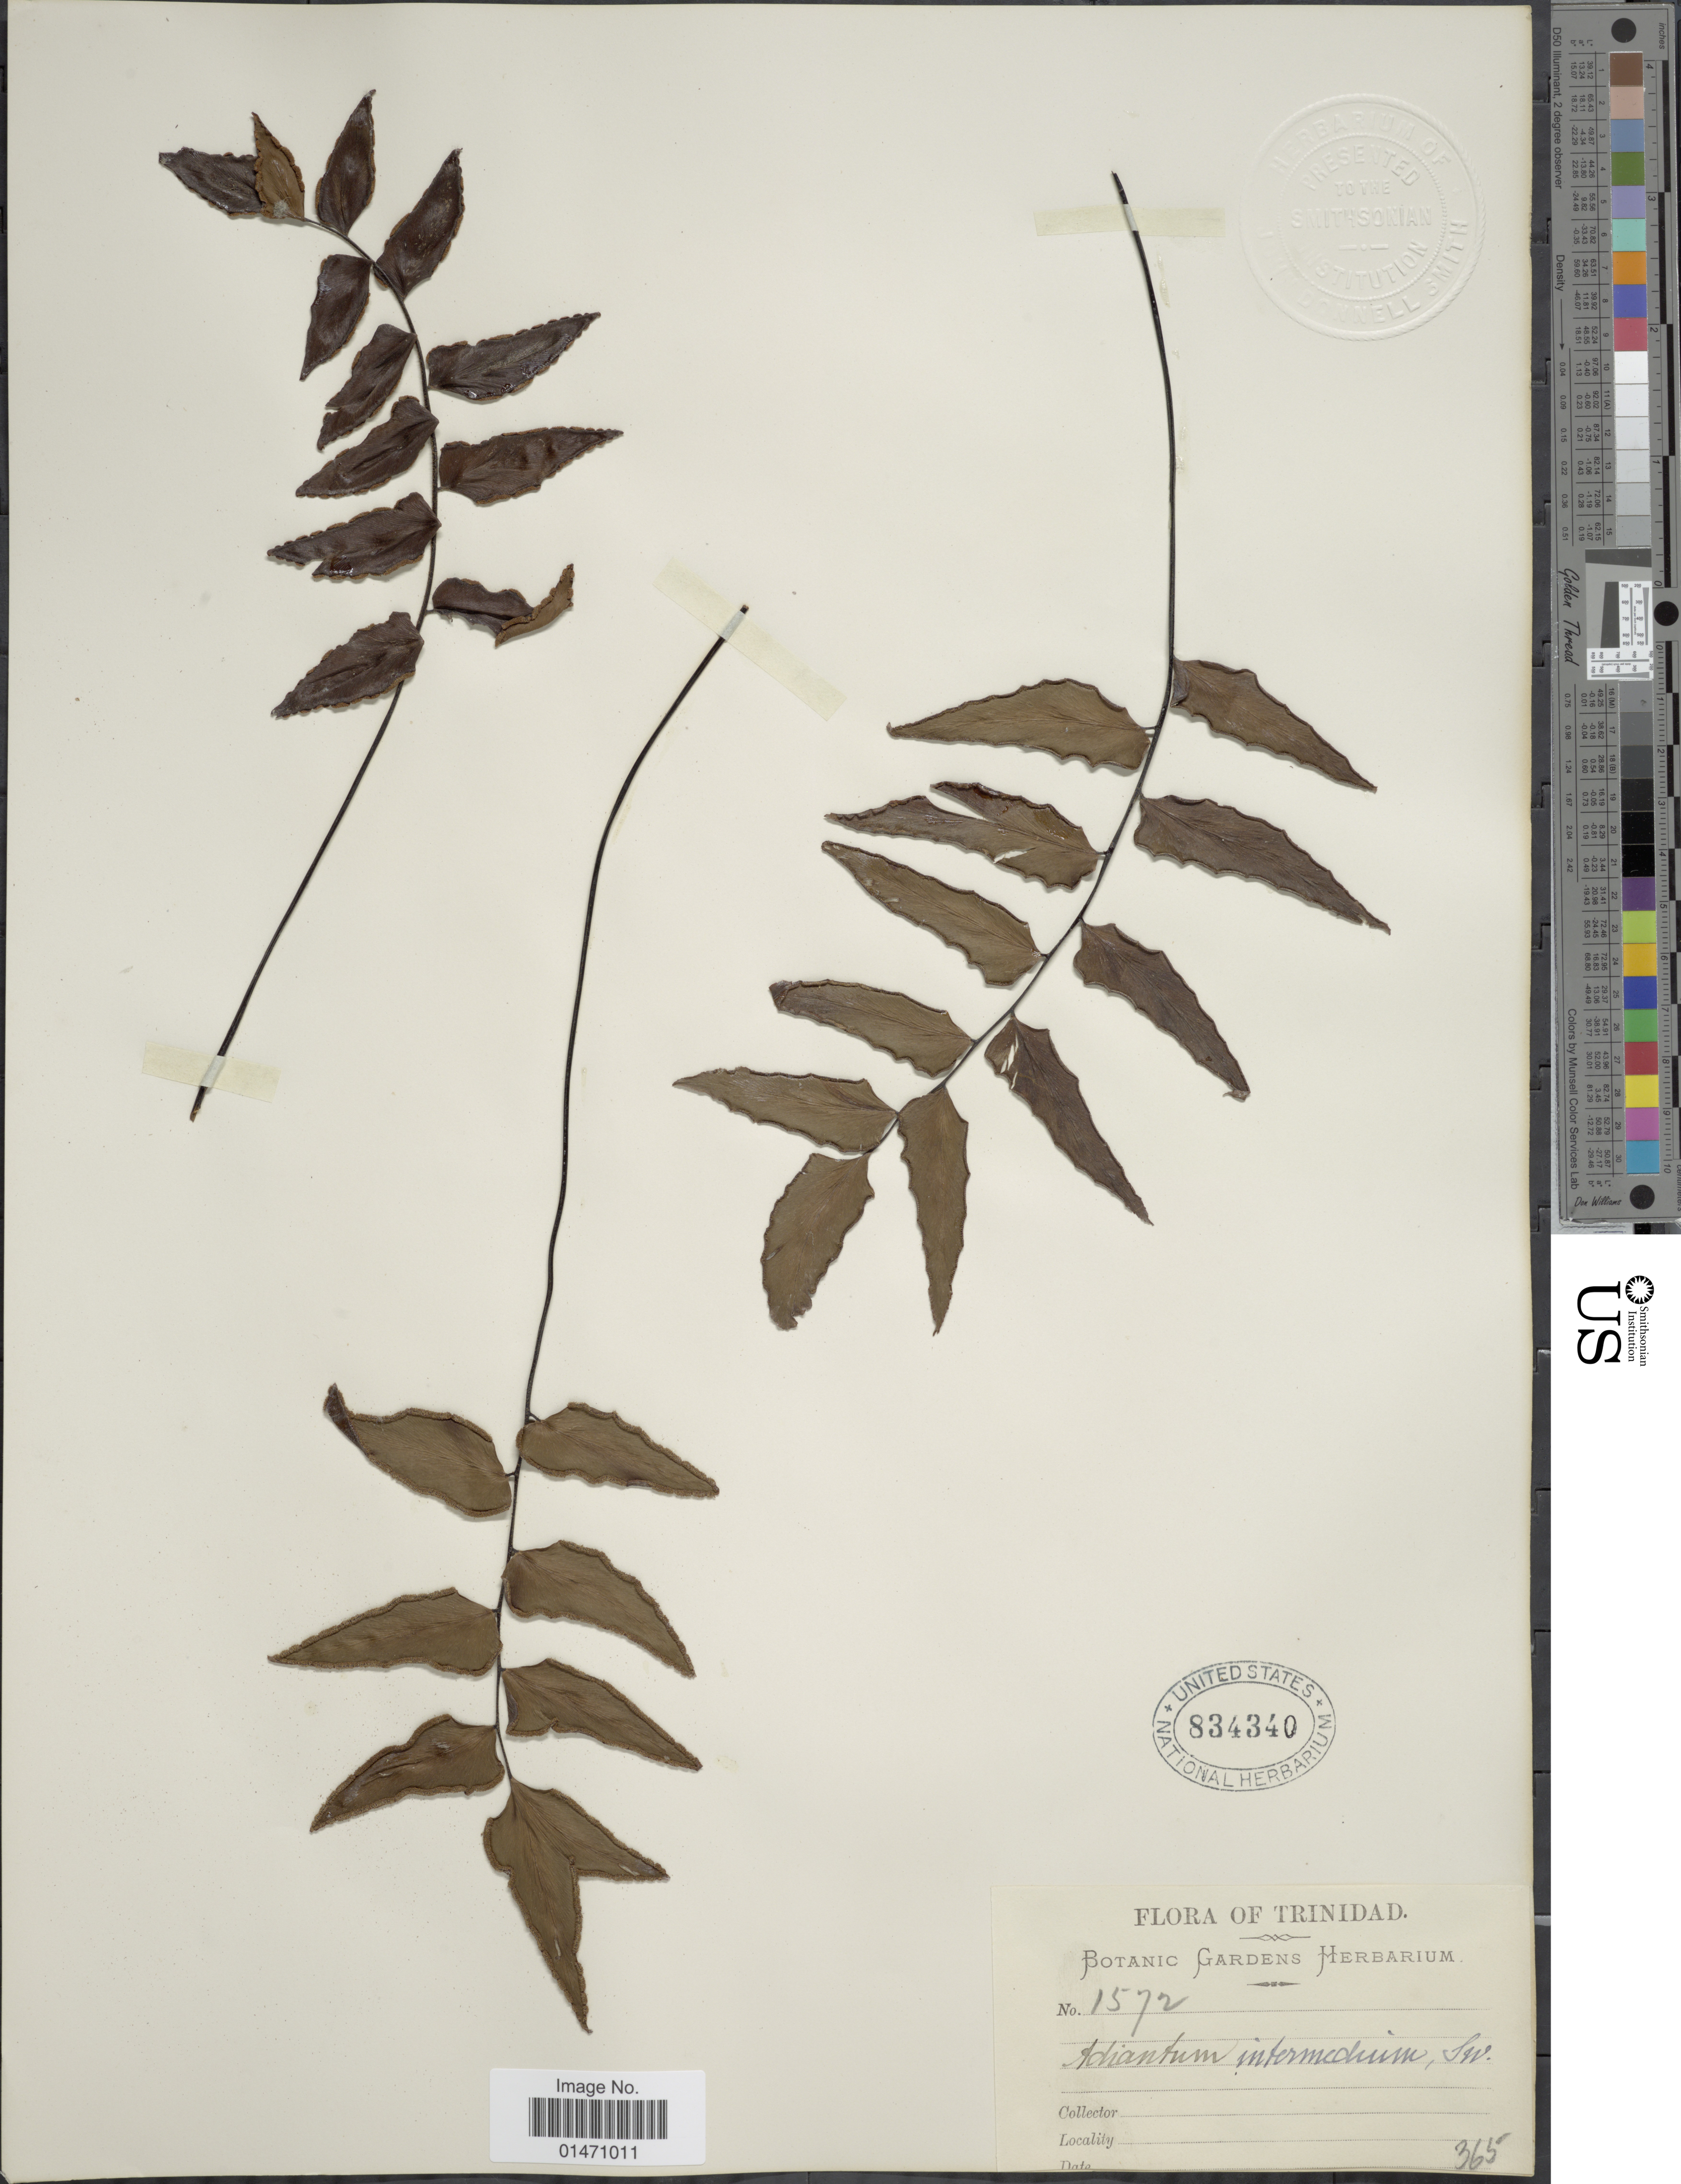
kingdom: Plantae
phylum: Tracheophyta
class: Polypodiopsida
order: Polypodiales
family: Pteridaceae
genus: Adiantum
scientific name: Adiantum petiolatum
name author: Desv.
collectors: Botanic Gardens Herbarium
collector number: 1572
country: Trinidad and Tobago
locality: Plants of Trinidad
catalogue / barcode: US 834340